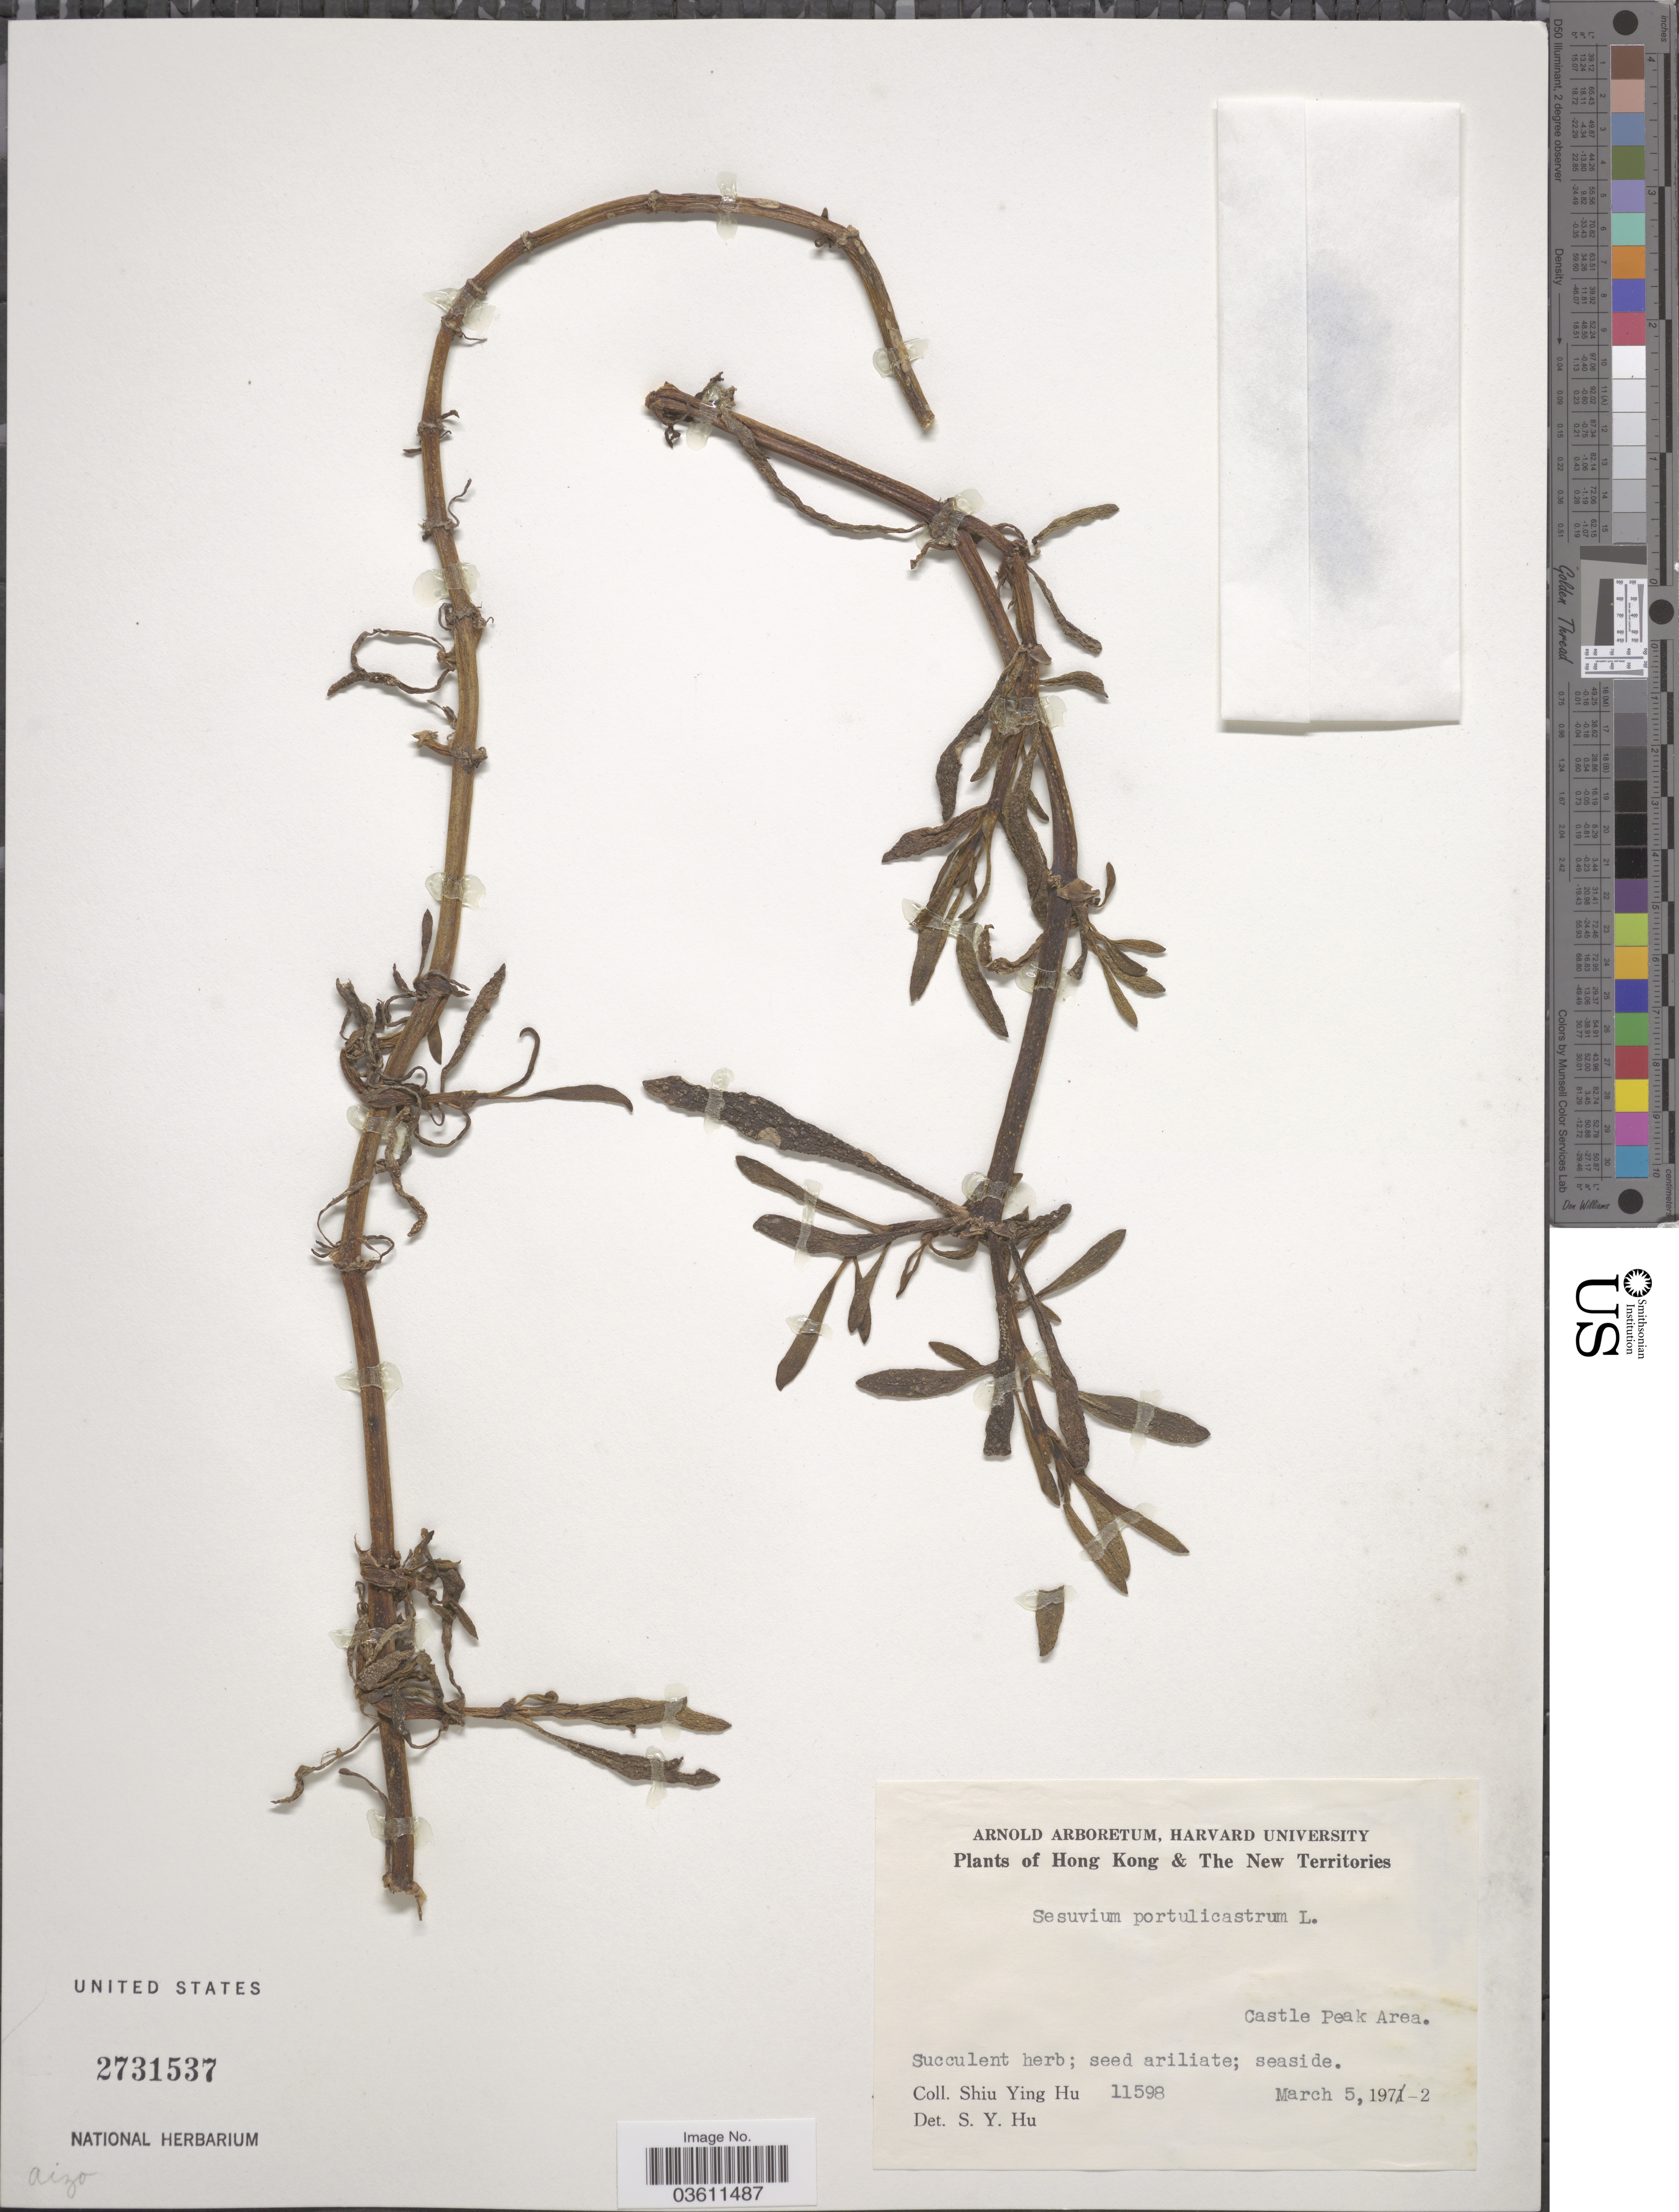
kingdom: Plantae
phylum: Tracheophyta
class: Magnoliopsida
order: Caryophyllales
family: Aizoaceae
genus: Sesuvium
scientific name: Sesuvium portulacastrum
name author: (L.) L.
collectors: S. Y. Hu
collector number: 11598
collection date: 1972-03-05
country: China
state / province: Hong Kong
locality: The New Territories. Castle Peak Area.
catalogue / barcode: US 2731537